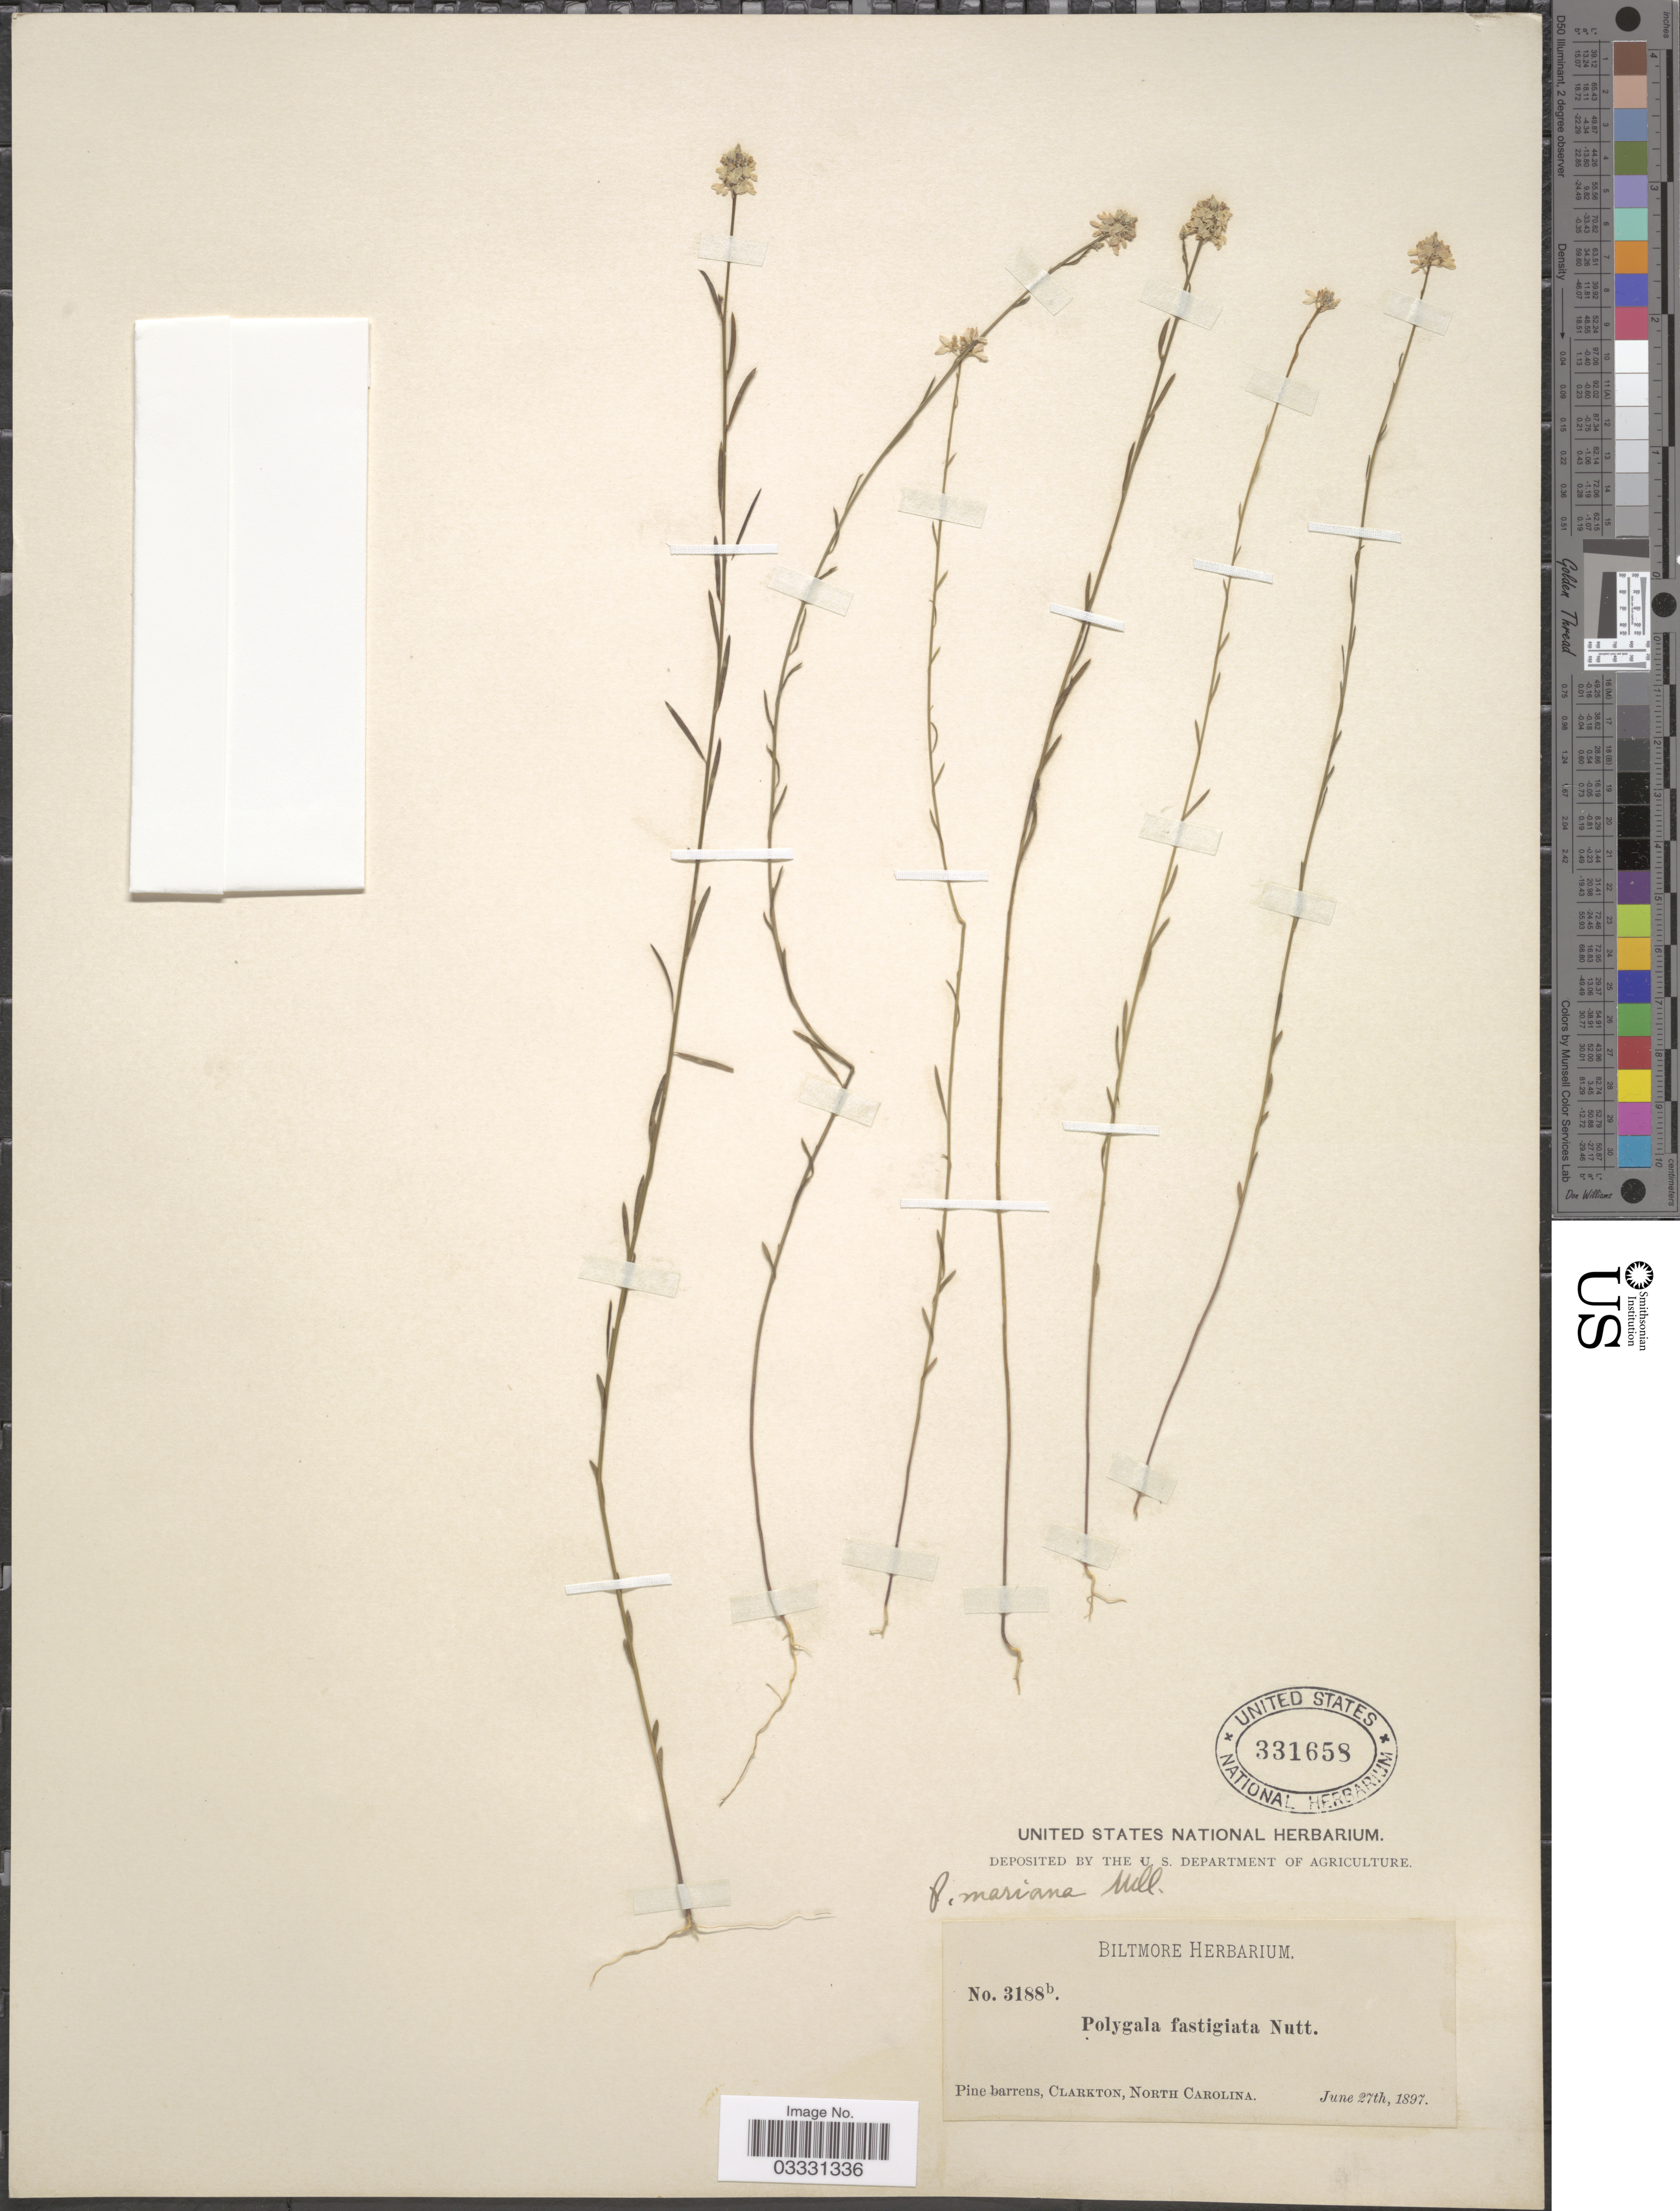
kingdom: Plantae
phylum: Tracheophyta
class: Magnoliopsida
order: Fabales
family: Polygalaceae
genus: Polygala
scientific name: Polygala mariana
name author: Mill.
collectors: ex herb. Biltmore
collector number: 3188b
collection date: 1897-06-27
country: United States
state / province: North Carolina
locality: Pine barrens, Clarkton.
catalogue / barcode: US 331658